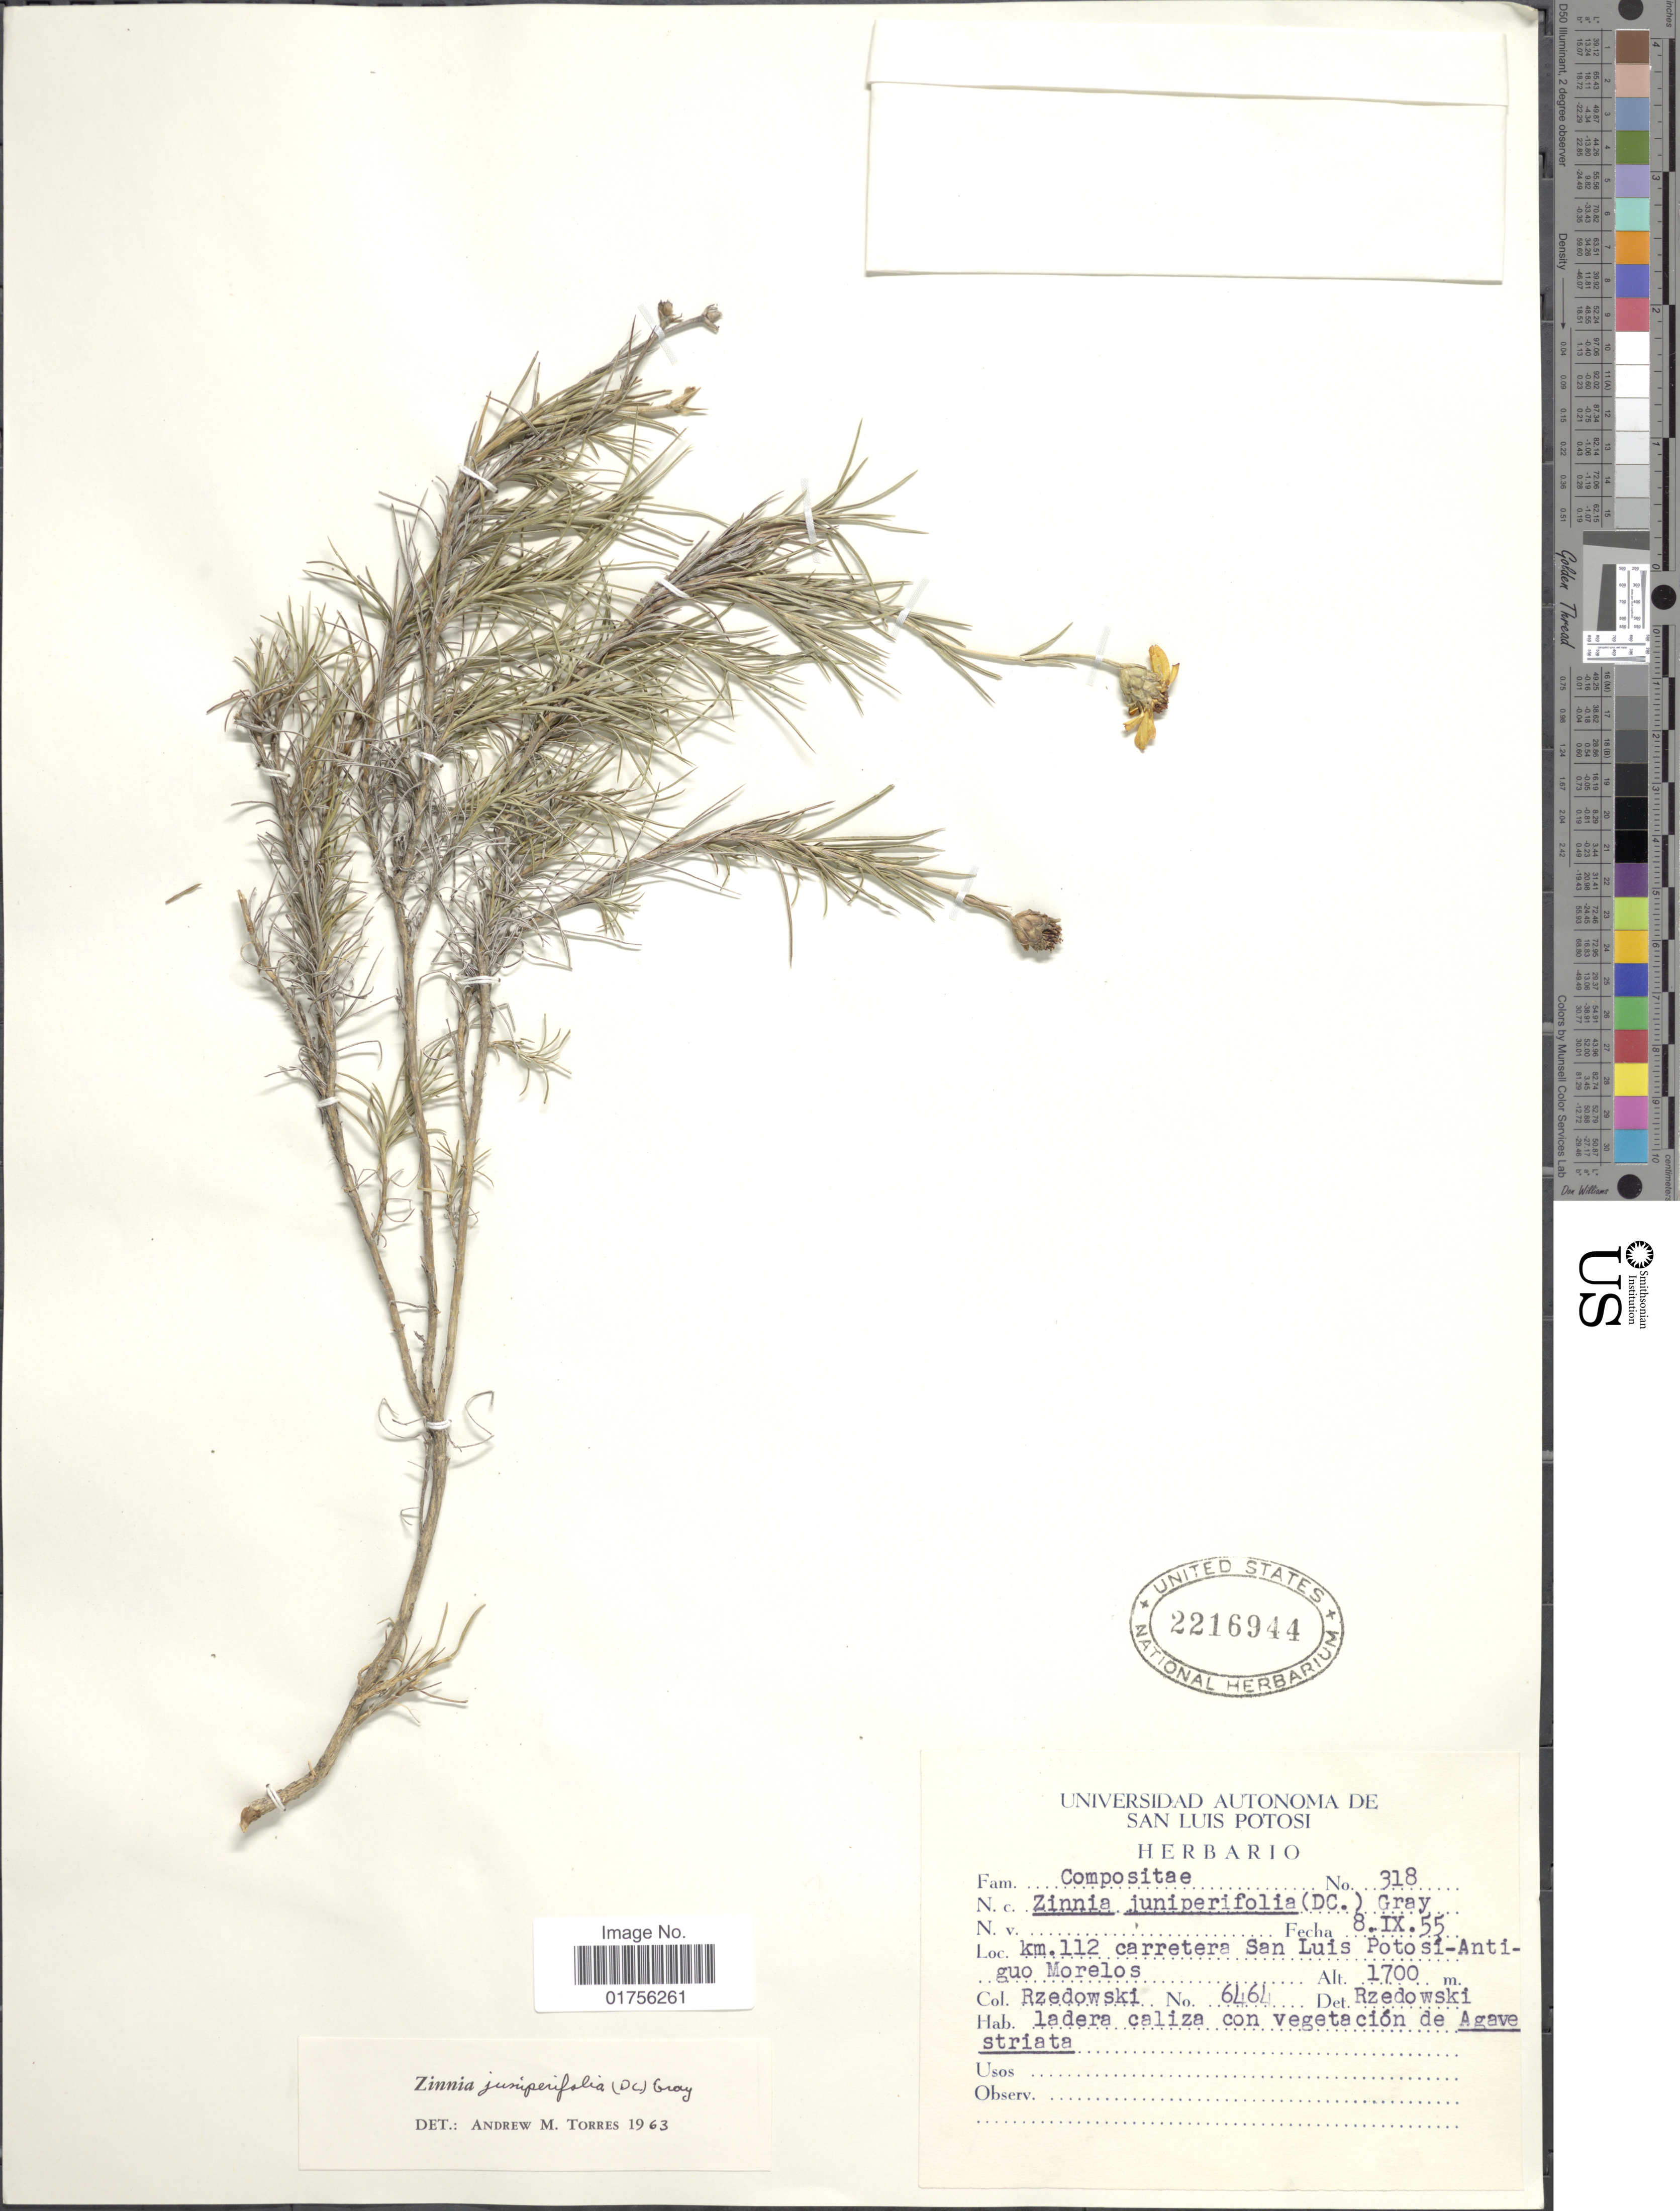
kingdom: Plantae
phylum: Tracheophyta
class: Magnoliopsida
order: Asterales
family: Asteraceae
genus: Zinnia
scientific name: Zinnia juniperifolia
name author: (DC.) A. Gray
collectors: Rzedowski, --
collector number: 6464/318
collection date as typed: Transcribed d/m/y: 8/9/55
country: Mexico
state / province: San Luis Potosí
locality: Km. 112 carretera San Luis Potosi, Antiguo Morelos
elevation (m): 1700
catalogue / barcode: US 2216944